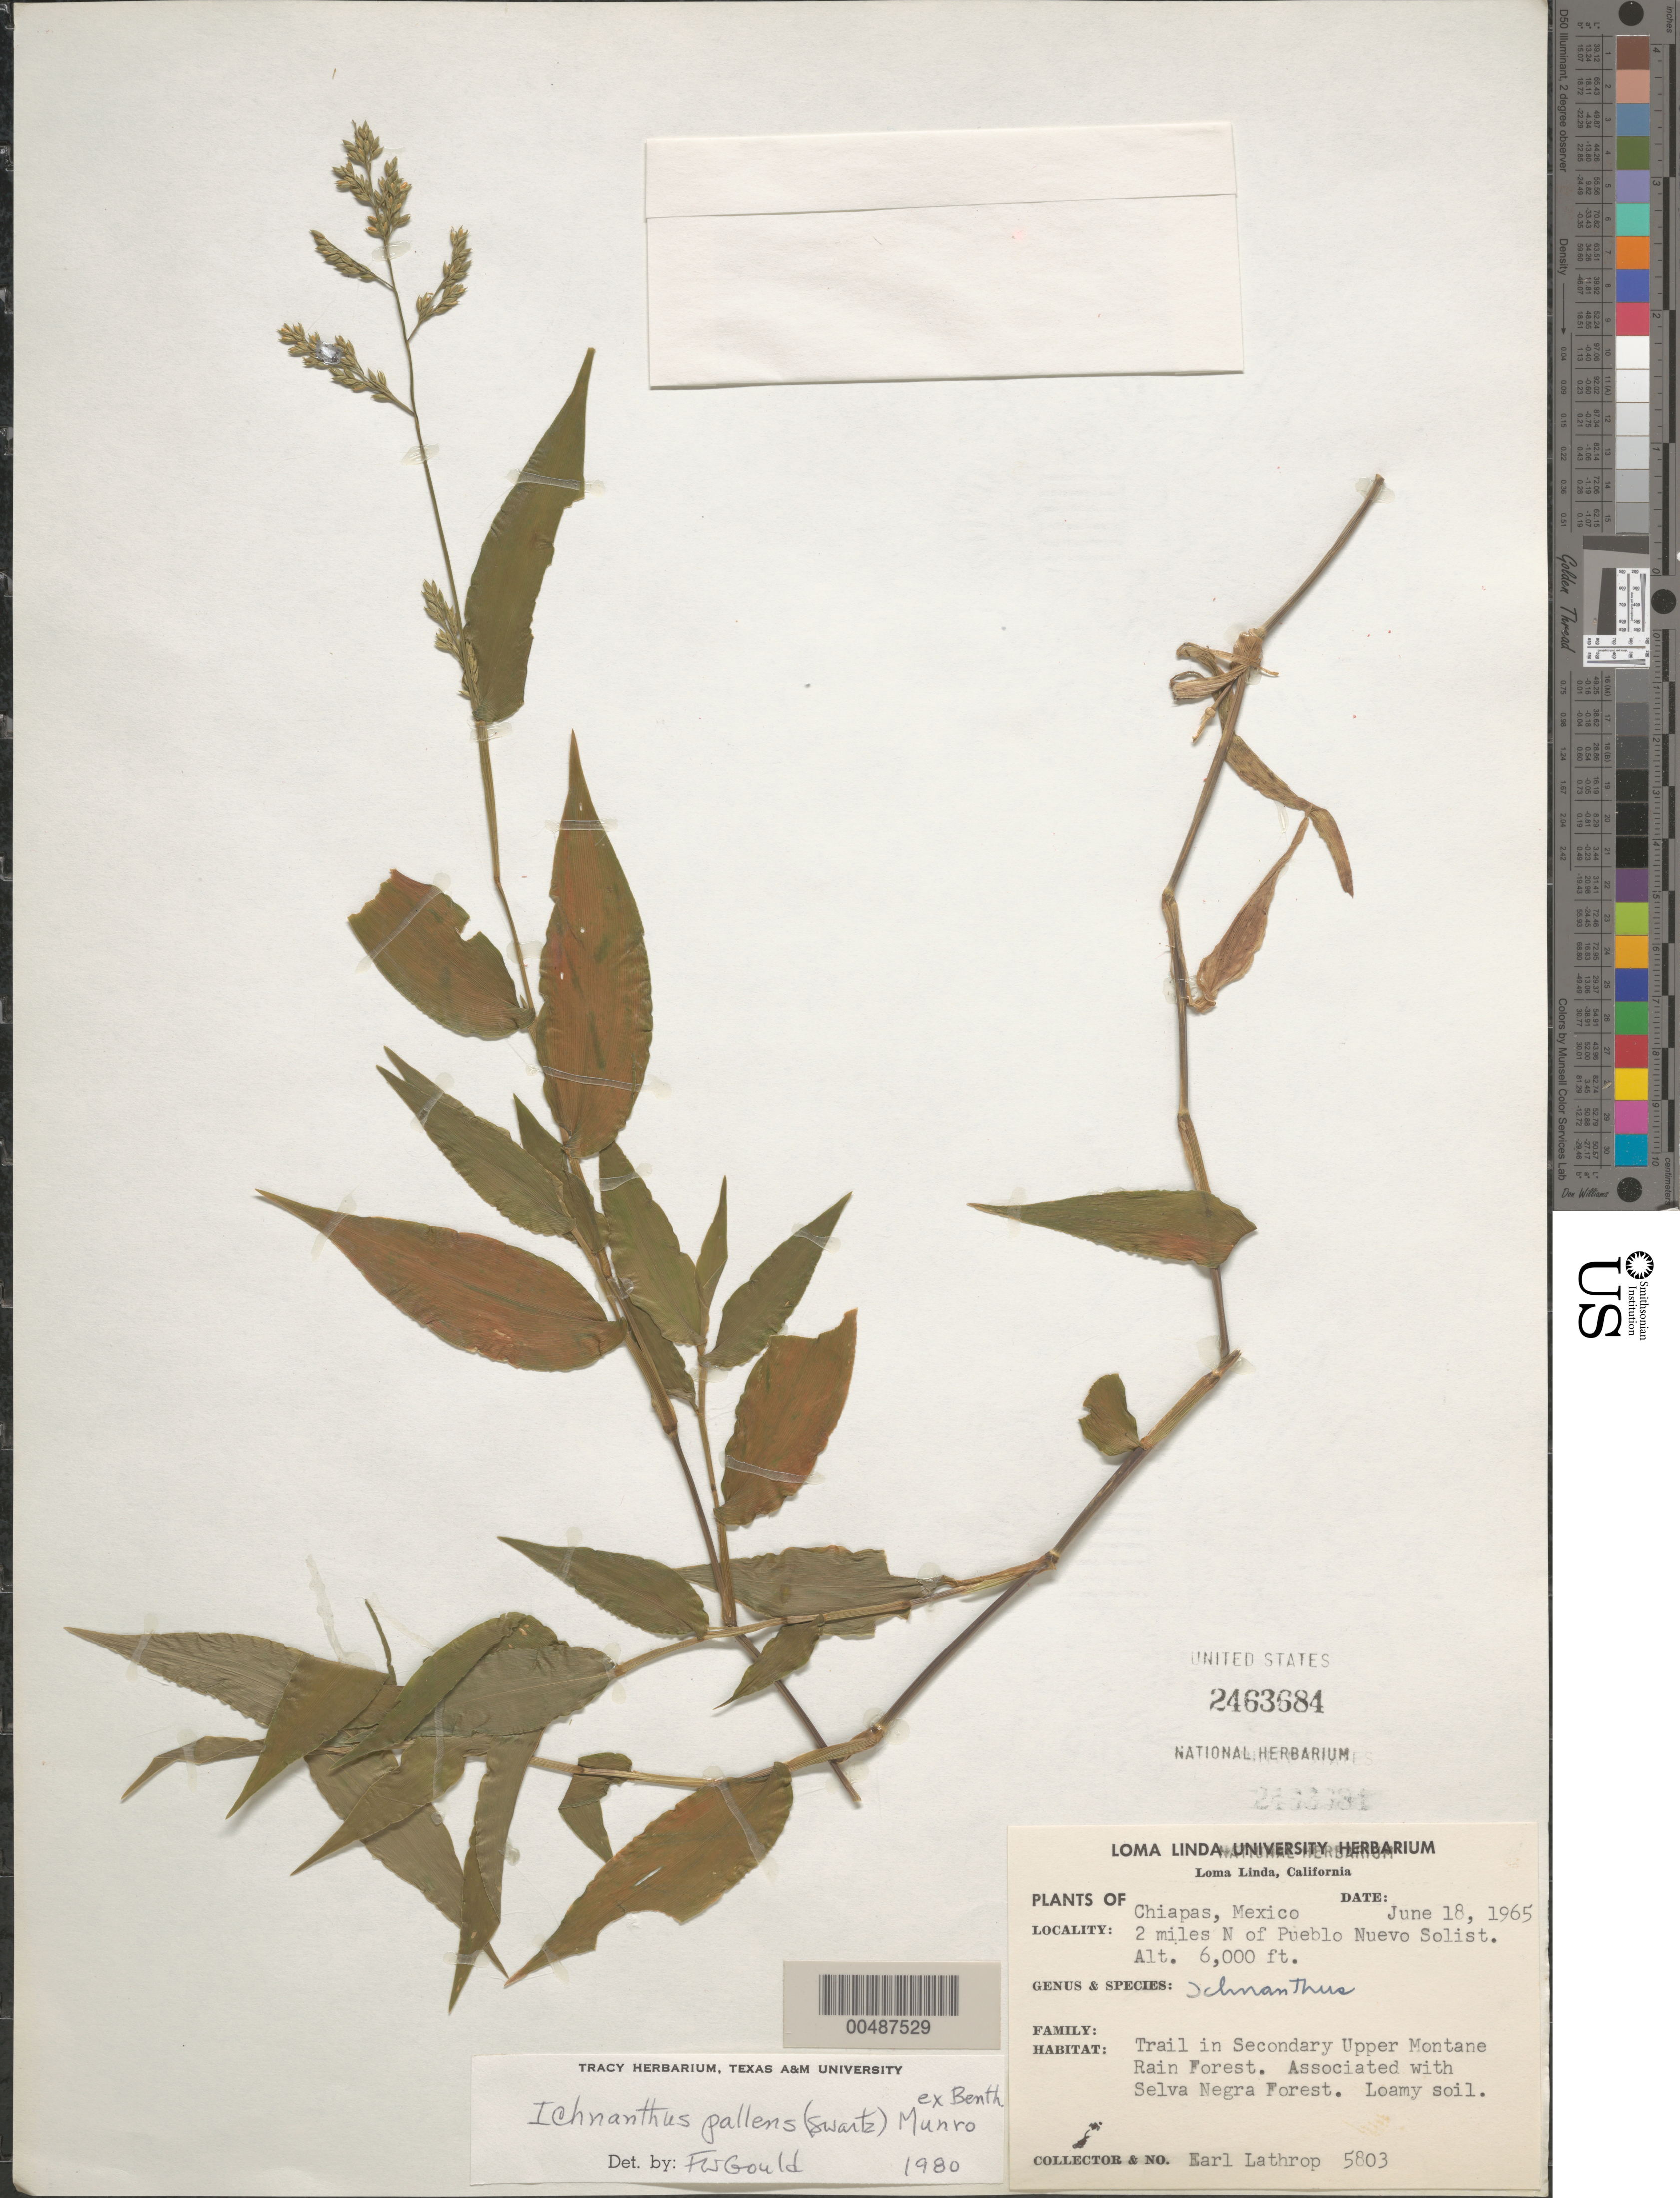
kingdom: Plantae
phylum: Tracheophyta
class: Liliopsida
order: Poales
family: Poaceae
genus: Ichnanthus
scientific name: Ichnanthus pallens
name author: (Sw.) Munro ex Benth.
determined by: Gould, F. W.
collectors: E. W. Lathrop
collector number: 5803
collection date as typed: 18 Jun 1965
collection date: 1965-06-18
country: Mexico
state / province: Chiapas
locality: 2 mi N of Pueblo Nuevo Solistahuacán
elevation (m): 1829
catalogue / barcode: US 2463684